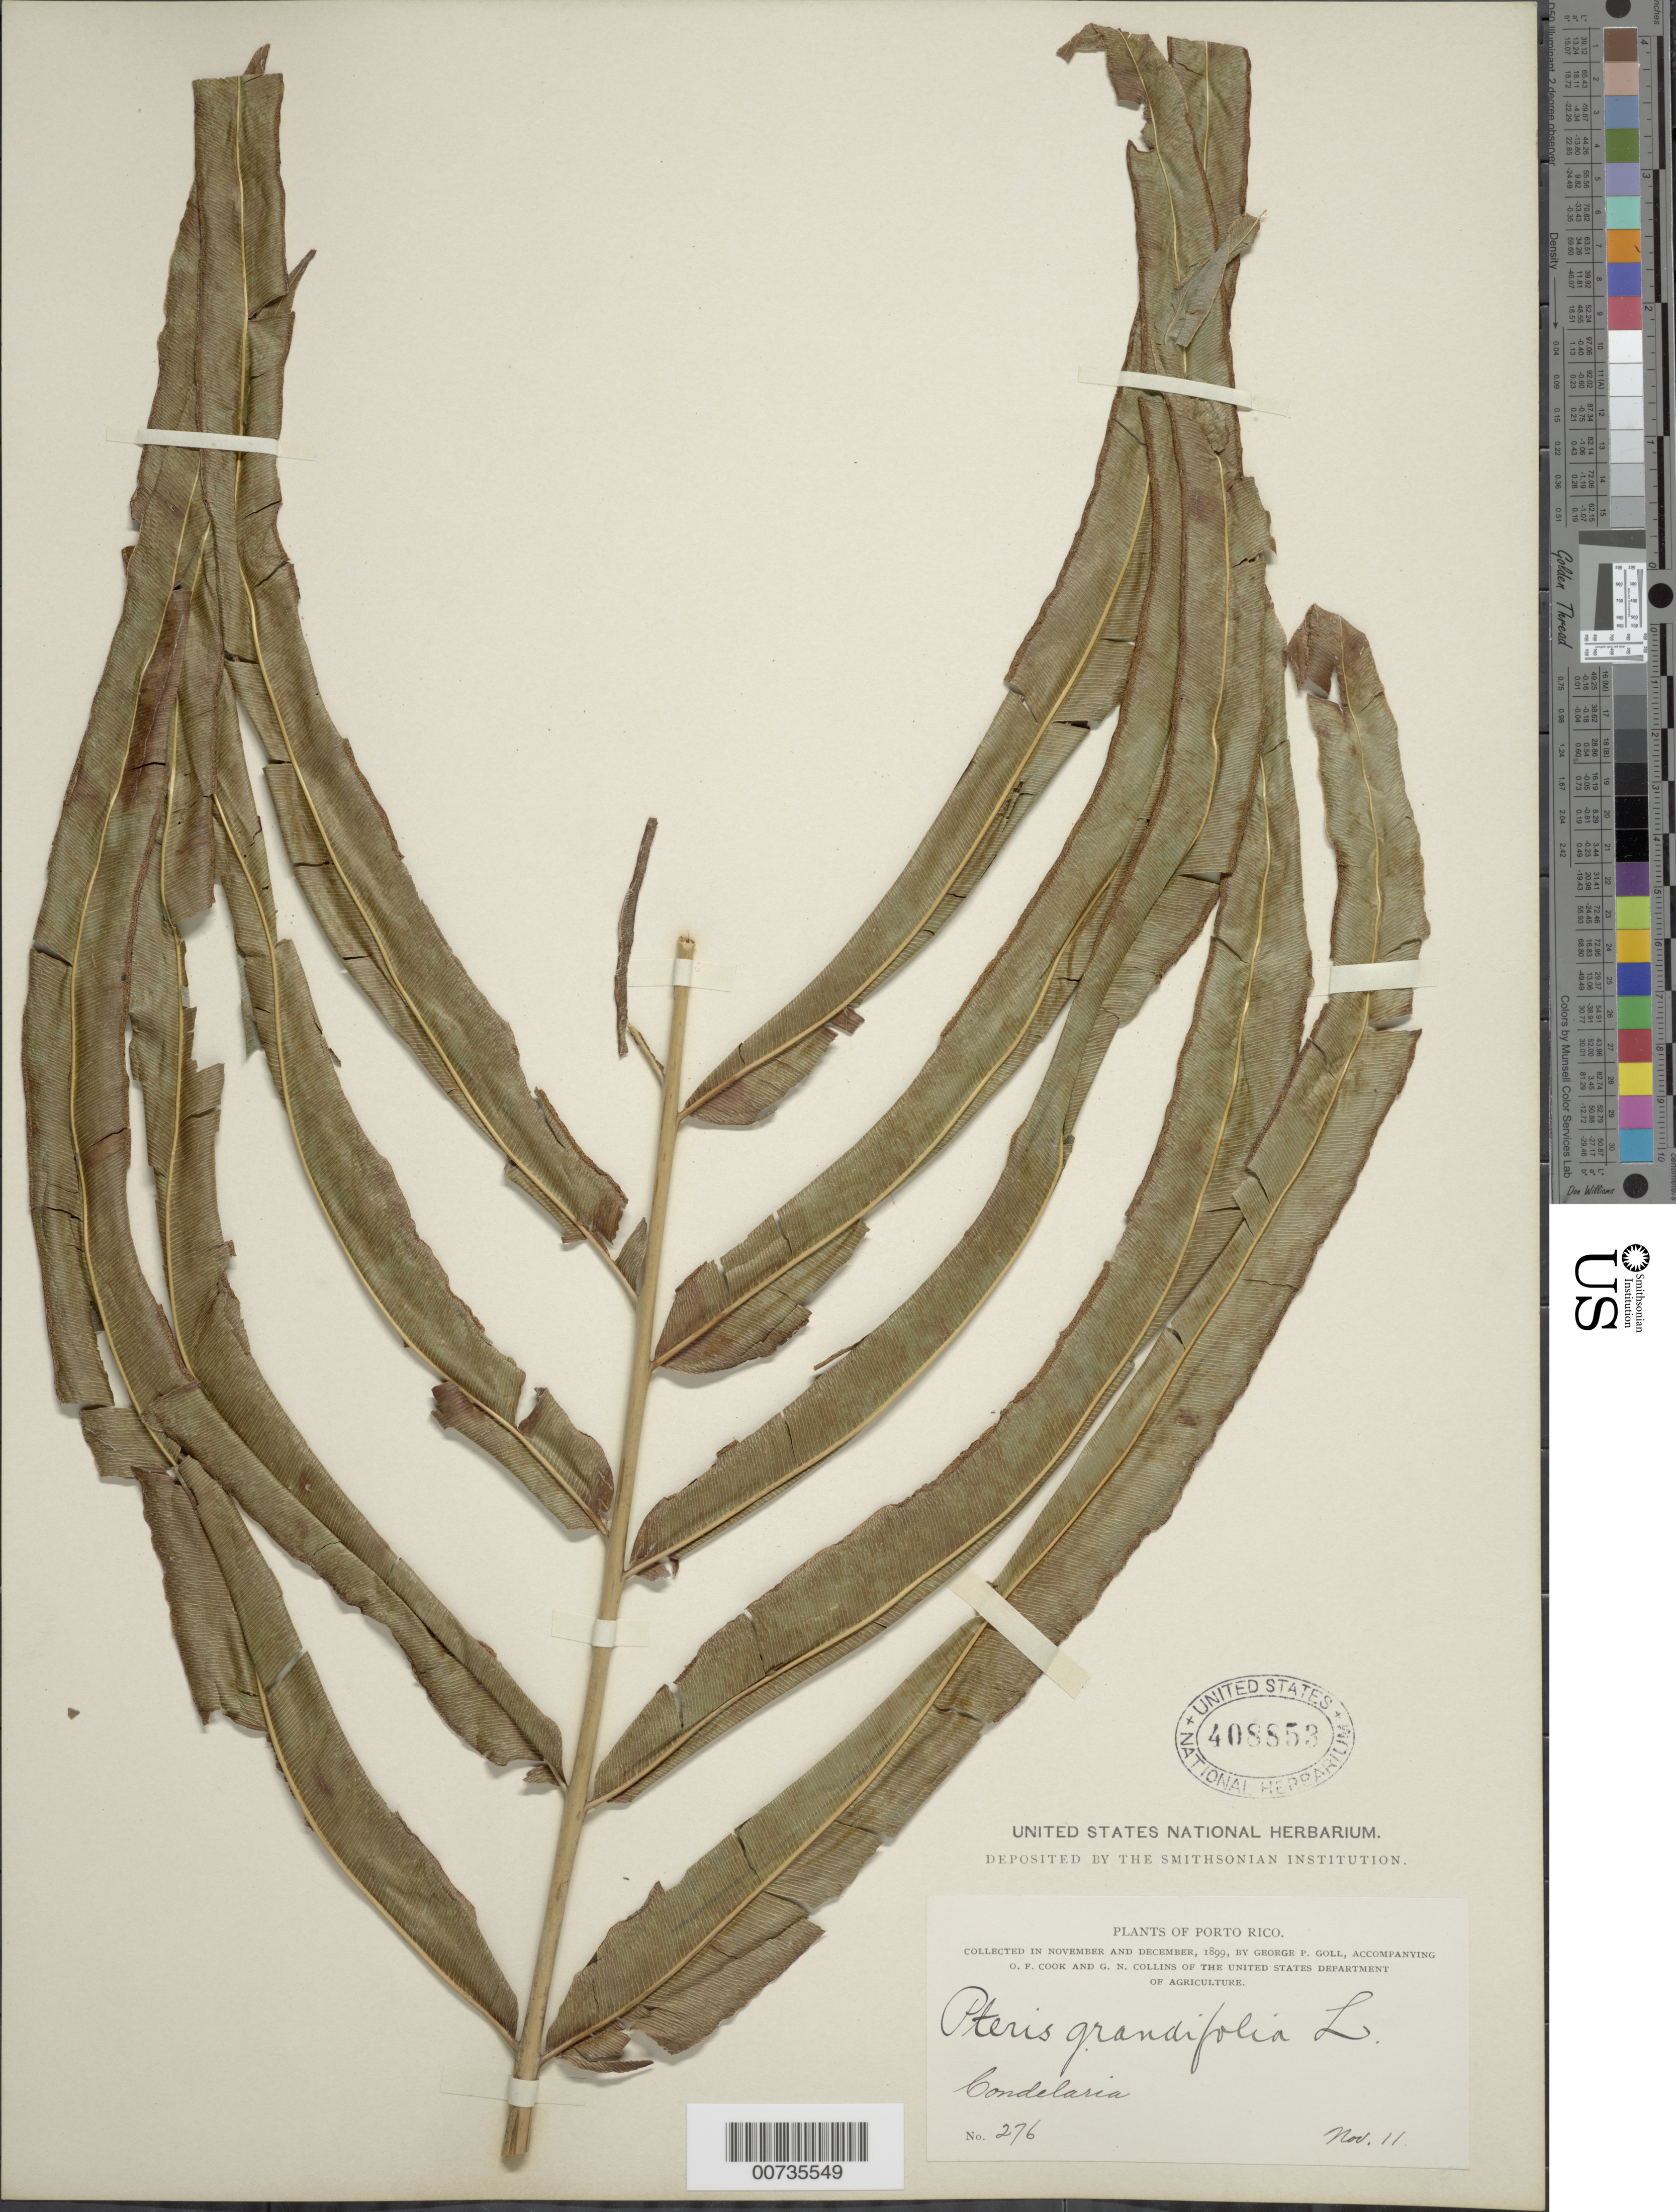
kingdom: Plantae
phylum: Tracheophyta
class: Polypodiopsida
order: Polypodiales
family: Pteridaceae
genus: Pteris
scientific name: Pteris grandifolia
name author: L.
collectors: G. Goll, O. F. Cook & G. N. Collins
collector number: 276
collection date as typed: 11 Nov 1899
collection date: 1899-11-11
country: Puerto Rico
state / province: Toa Baja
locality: Candelaria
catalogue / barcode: US 408853